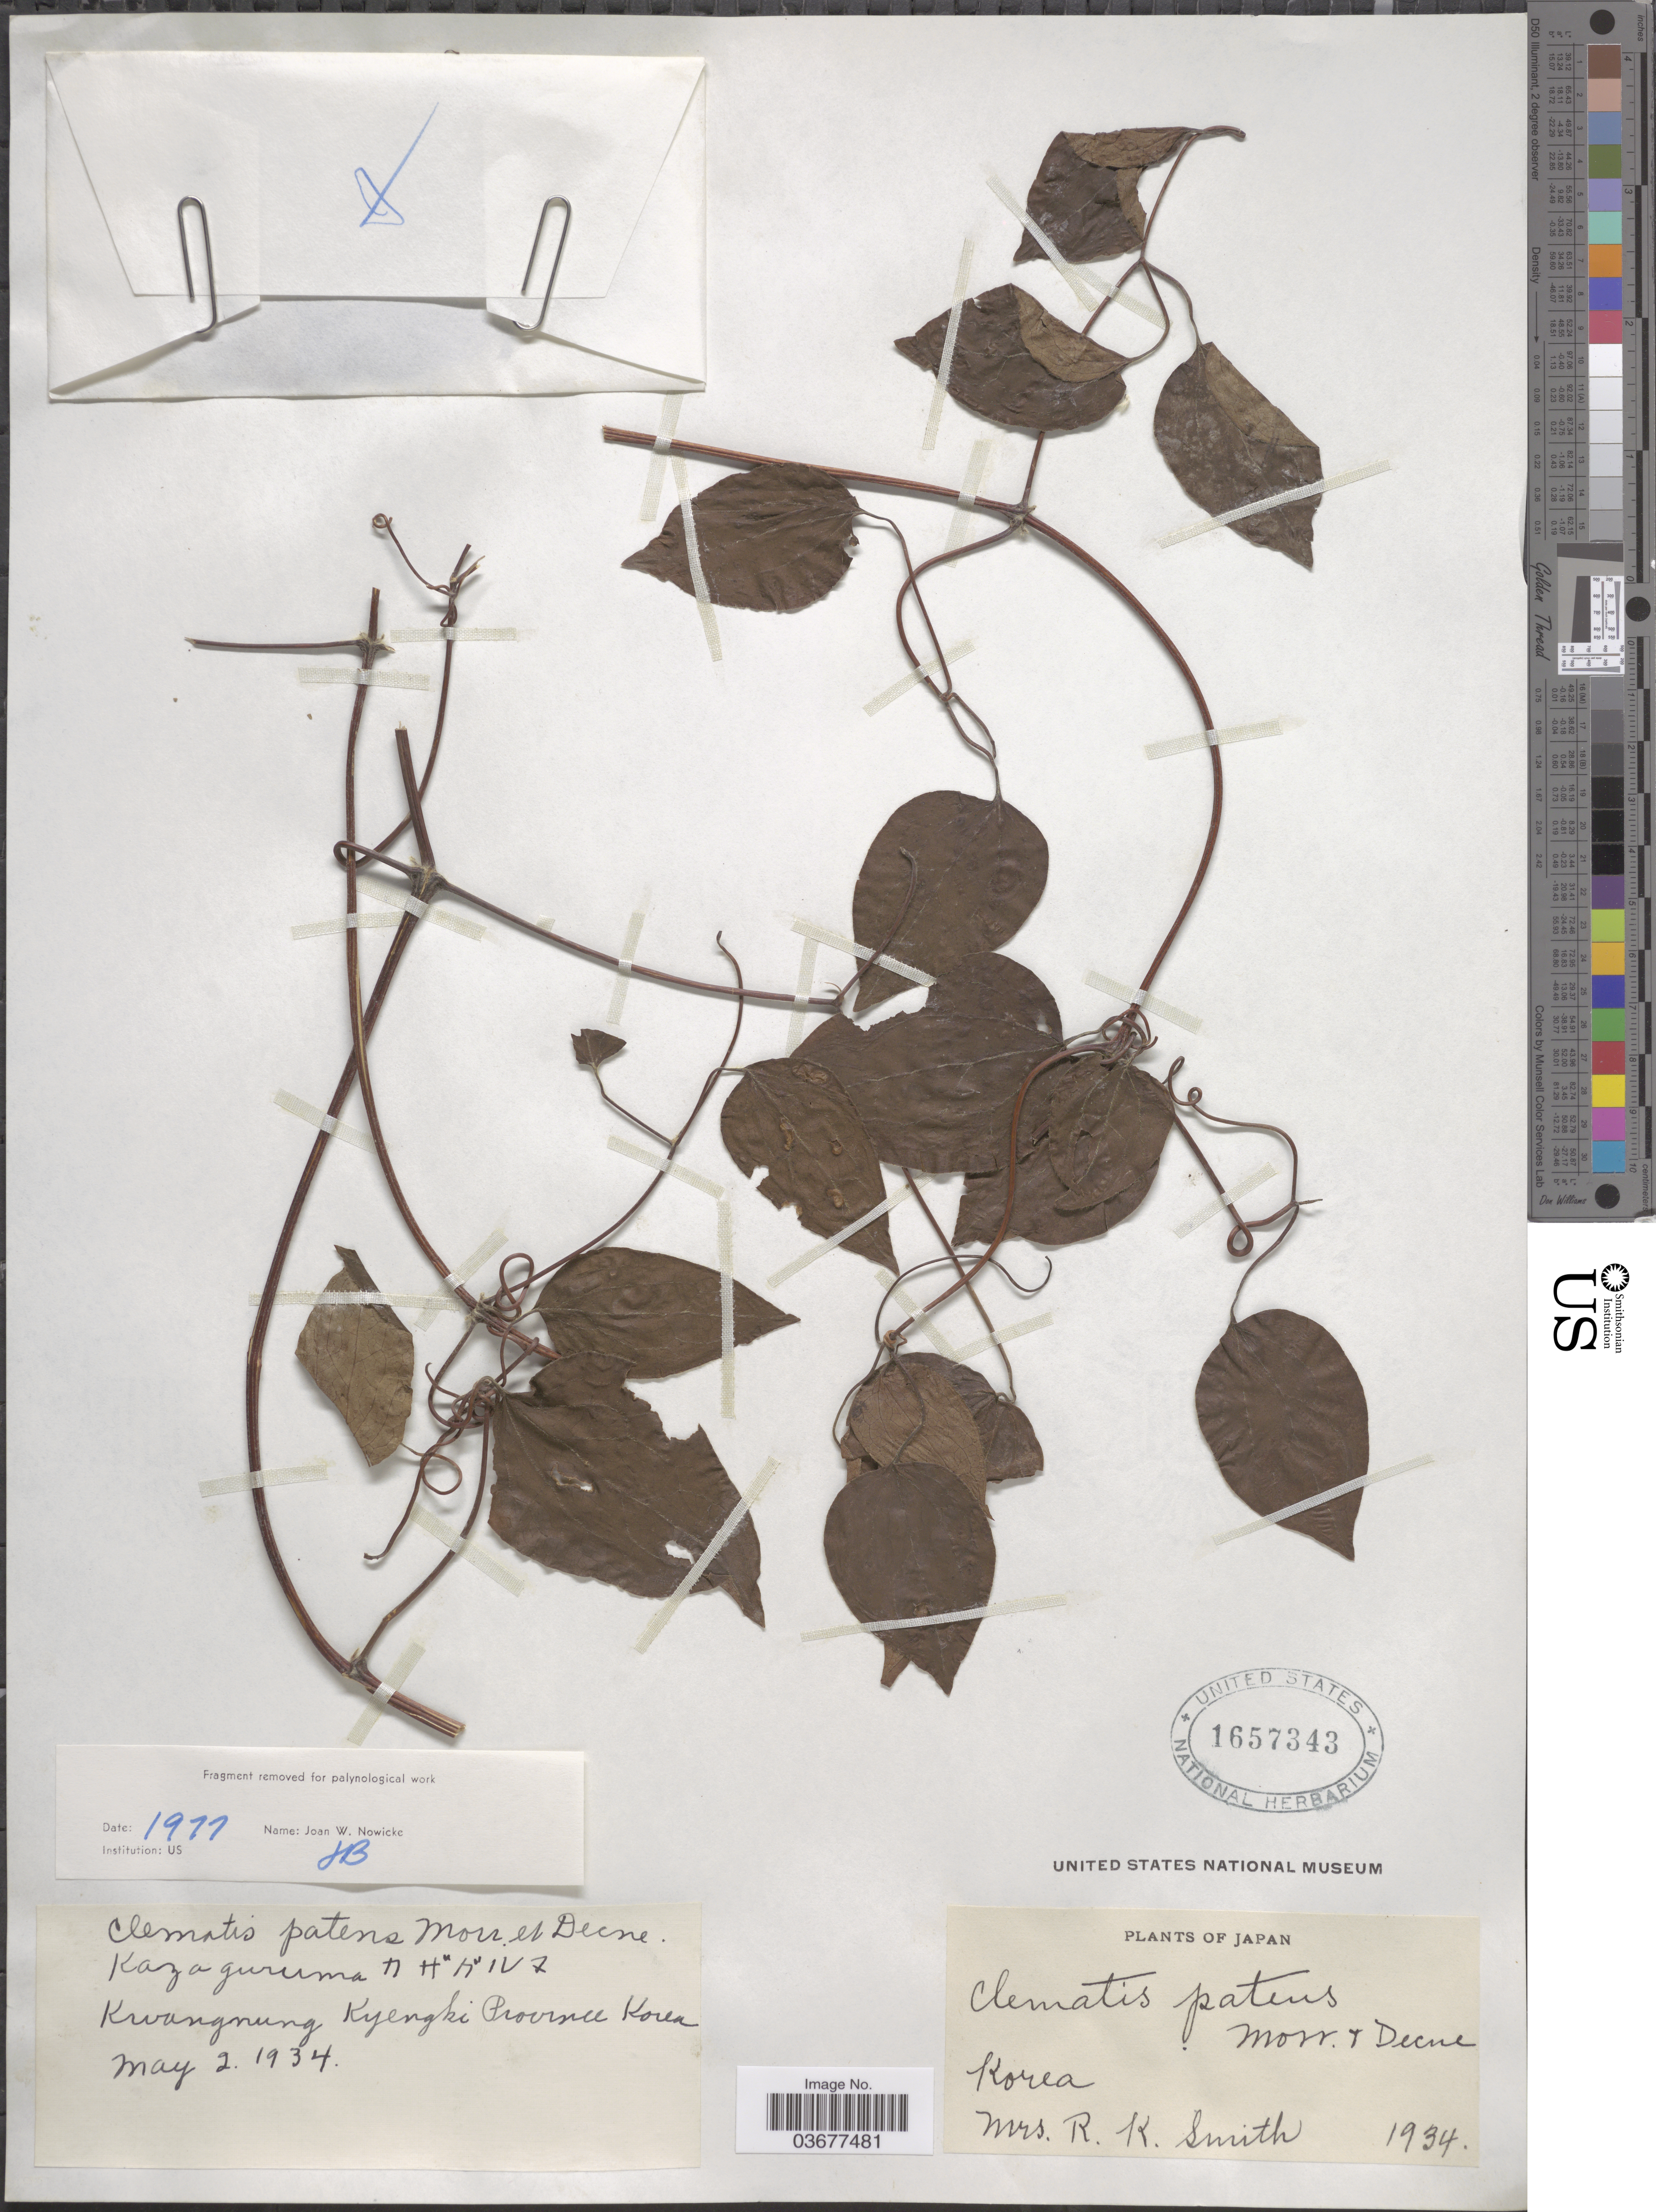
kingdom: Plantae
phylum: Tracheophyta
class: Magnoliopsida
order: Ranunculales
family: Ranunculaceae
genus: Clematis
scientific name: Clematis patens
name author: C. Morren & Decne.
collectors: Mrs. R. K. Smith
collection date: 1934-05-02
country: South Korea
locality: Kwangnung Kyengki Province Korea.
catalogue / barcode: US 1657343